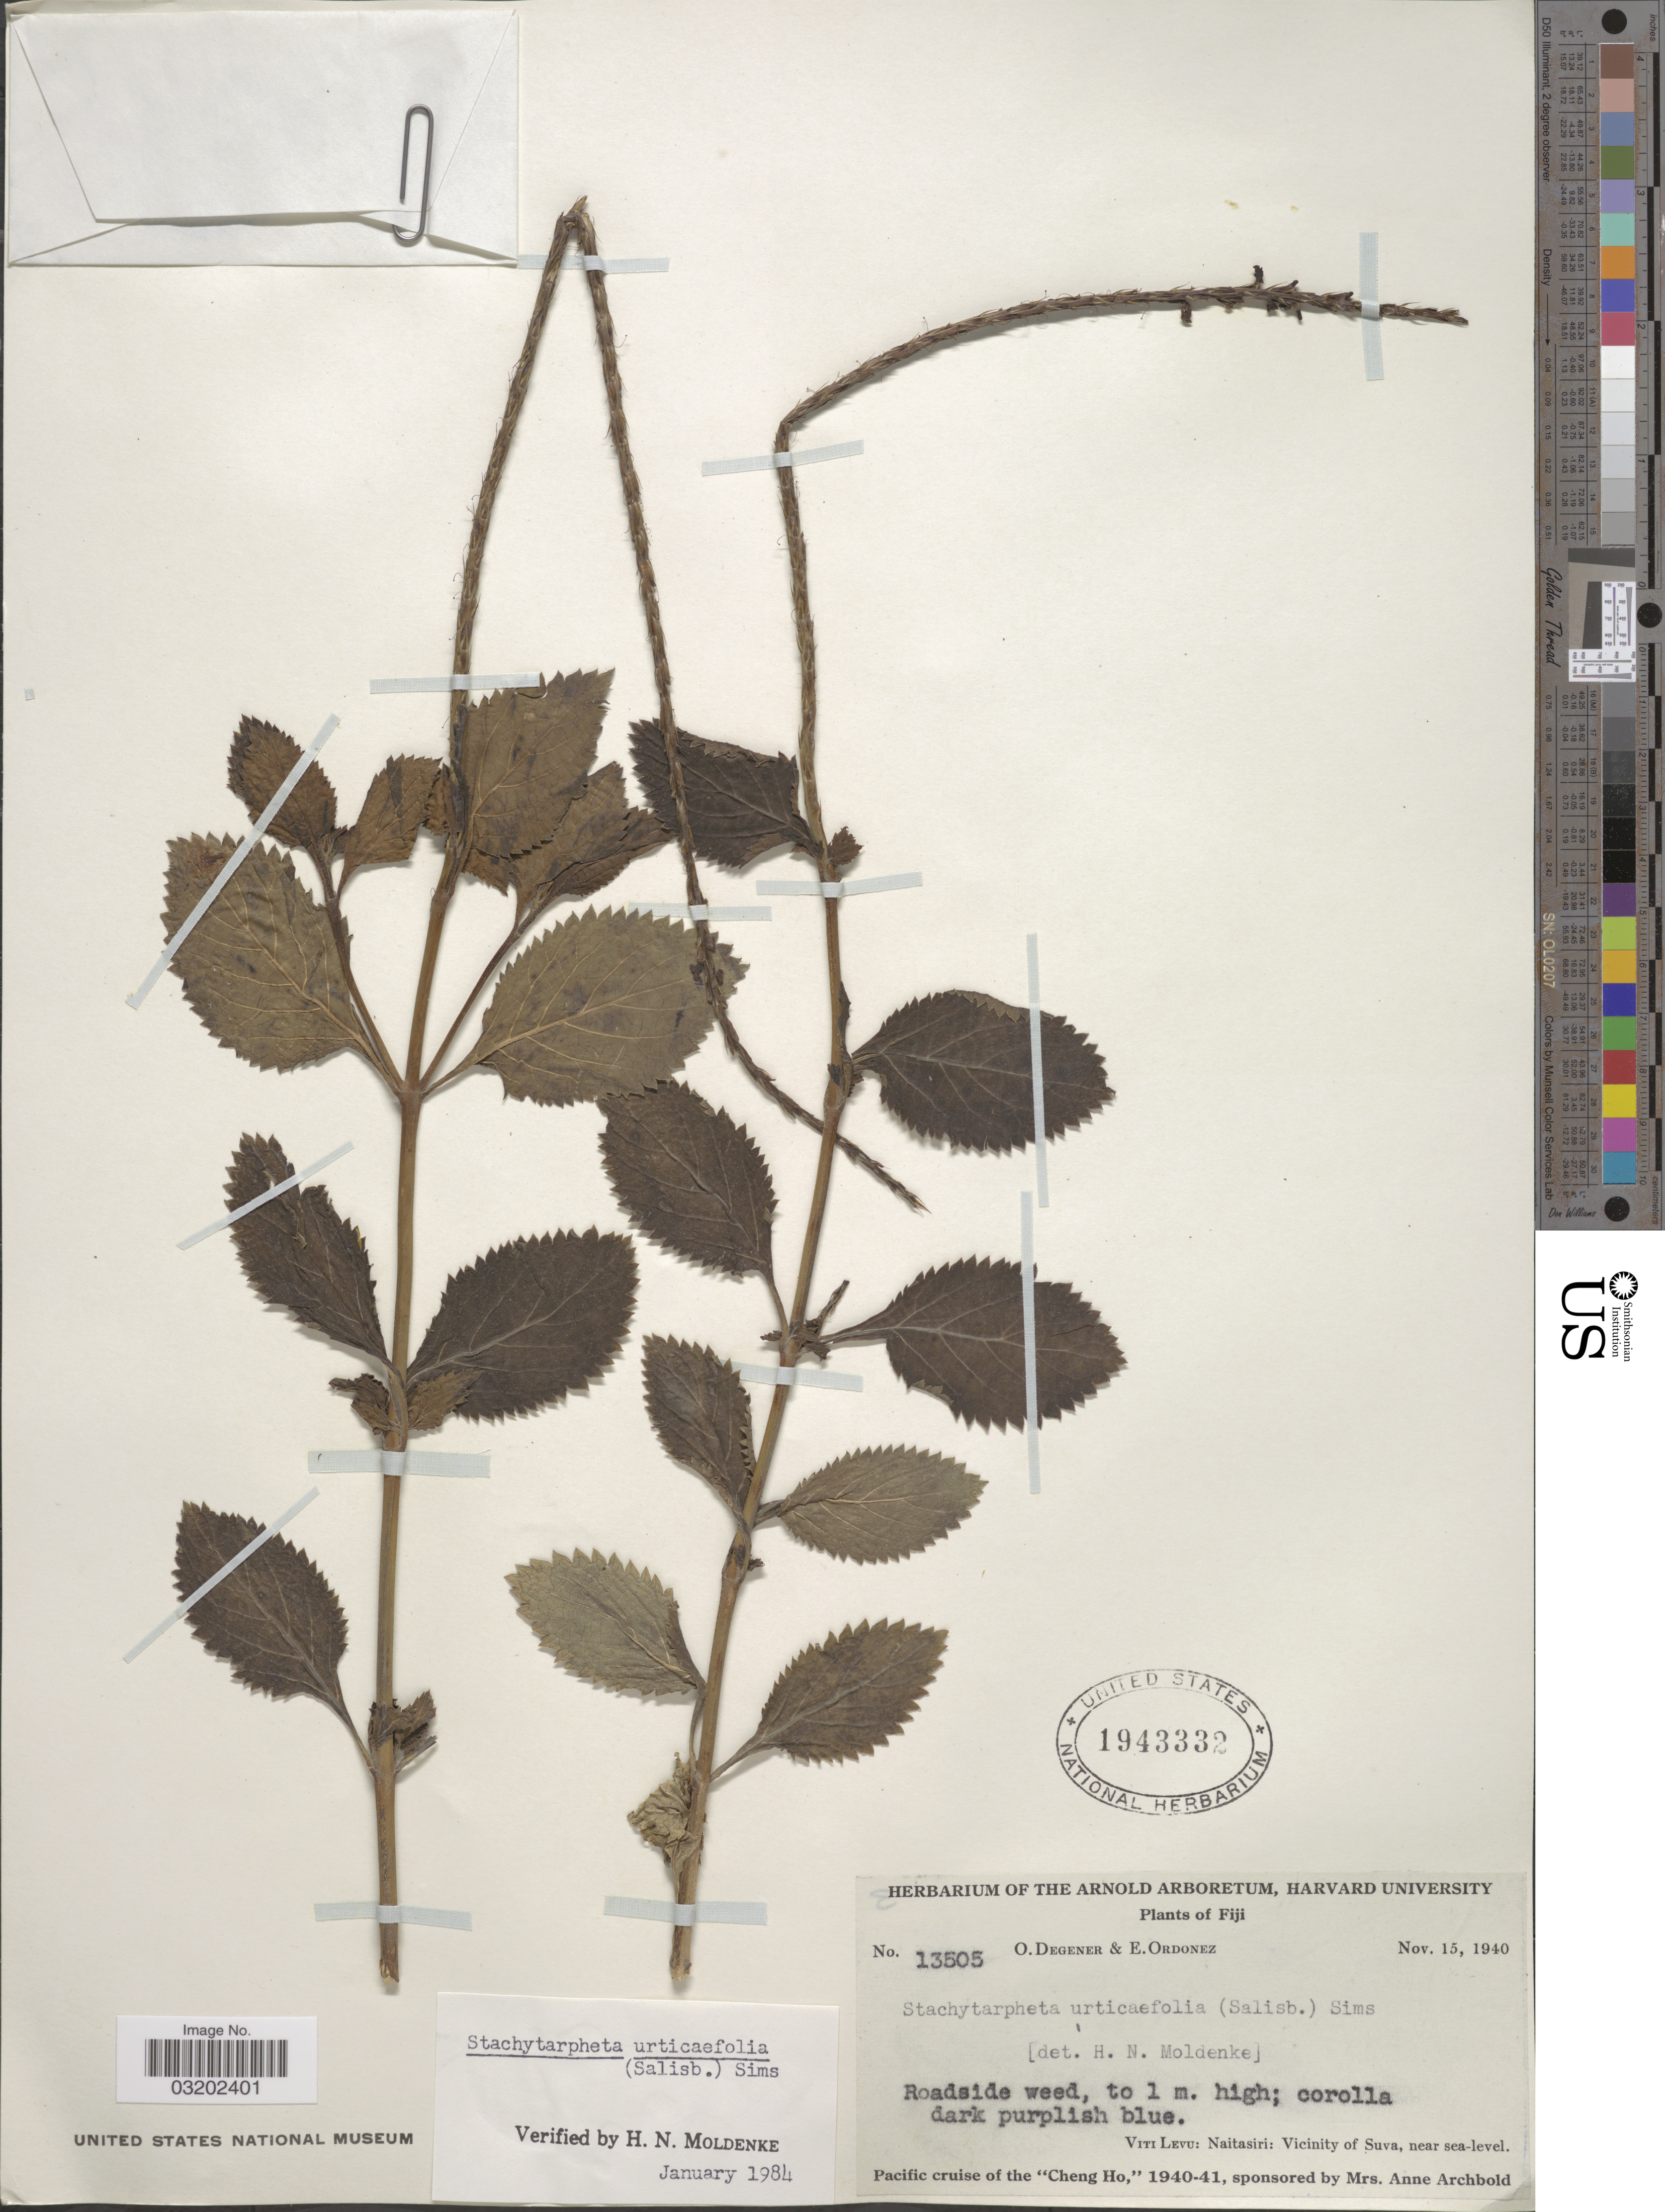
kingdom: Plantae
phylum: Tracheophyta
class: Magnoliopsida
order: Lamiales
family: Verbenaceae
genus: Stachytarpheta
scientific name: Stachytarpheta urticifolia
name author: Sims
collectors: O. Degener & E. Ordonez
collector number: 13505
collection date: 1940-11-15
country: Fiji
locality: Viti Levu: Naitasiri: Vicinity of Suva.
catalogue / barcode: US 1943332